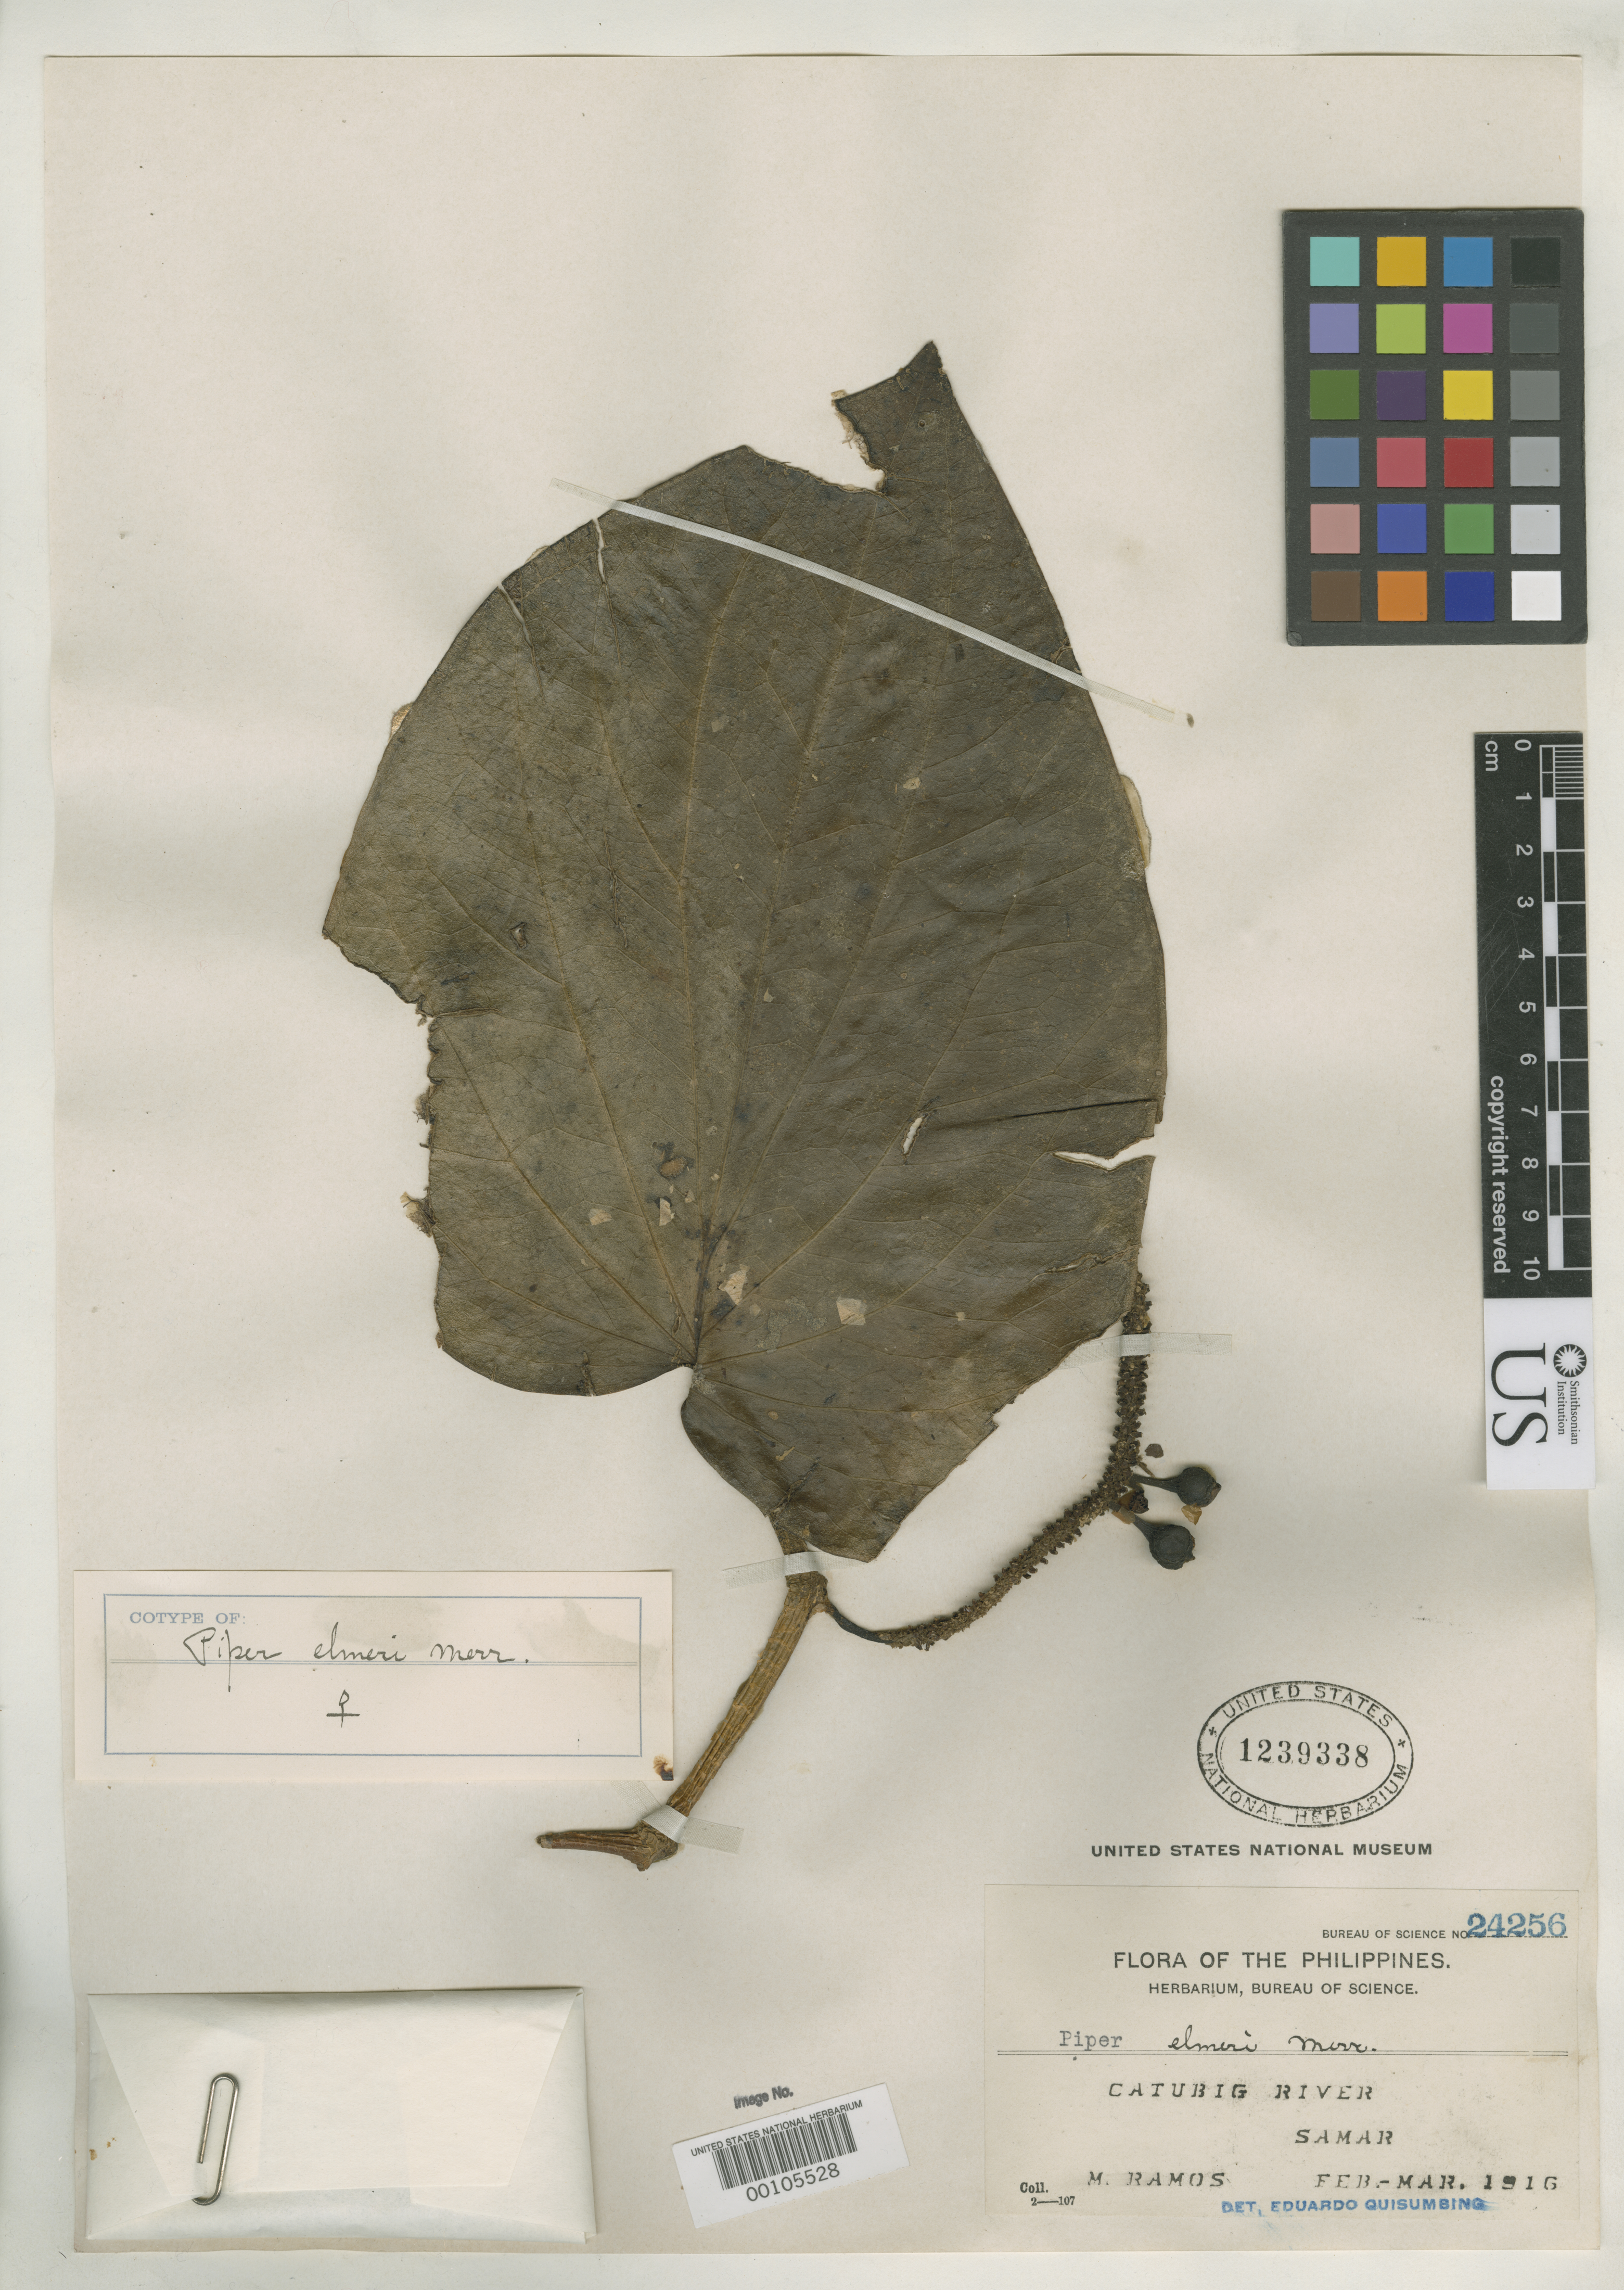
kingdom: Plantae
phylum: Tracheophyta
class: Magnoliopsida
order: Piperales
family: Piperaceae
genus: Piper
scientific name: Piper elmeri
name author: Merr.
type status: Isotype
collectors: M. Ramos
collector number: Bur. Sci. 24256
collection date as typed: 10 Feb 1916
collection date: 1916-02-10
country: Philippines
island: Samar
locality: Catubig River.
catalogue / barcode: US 1239338